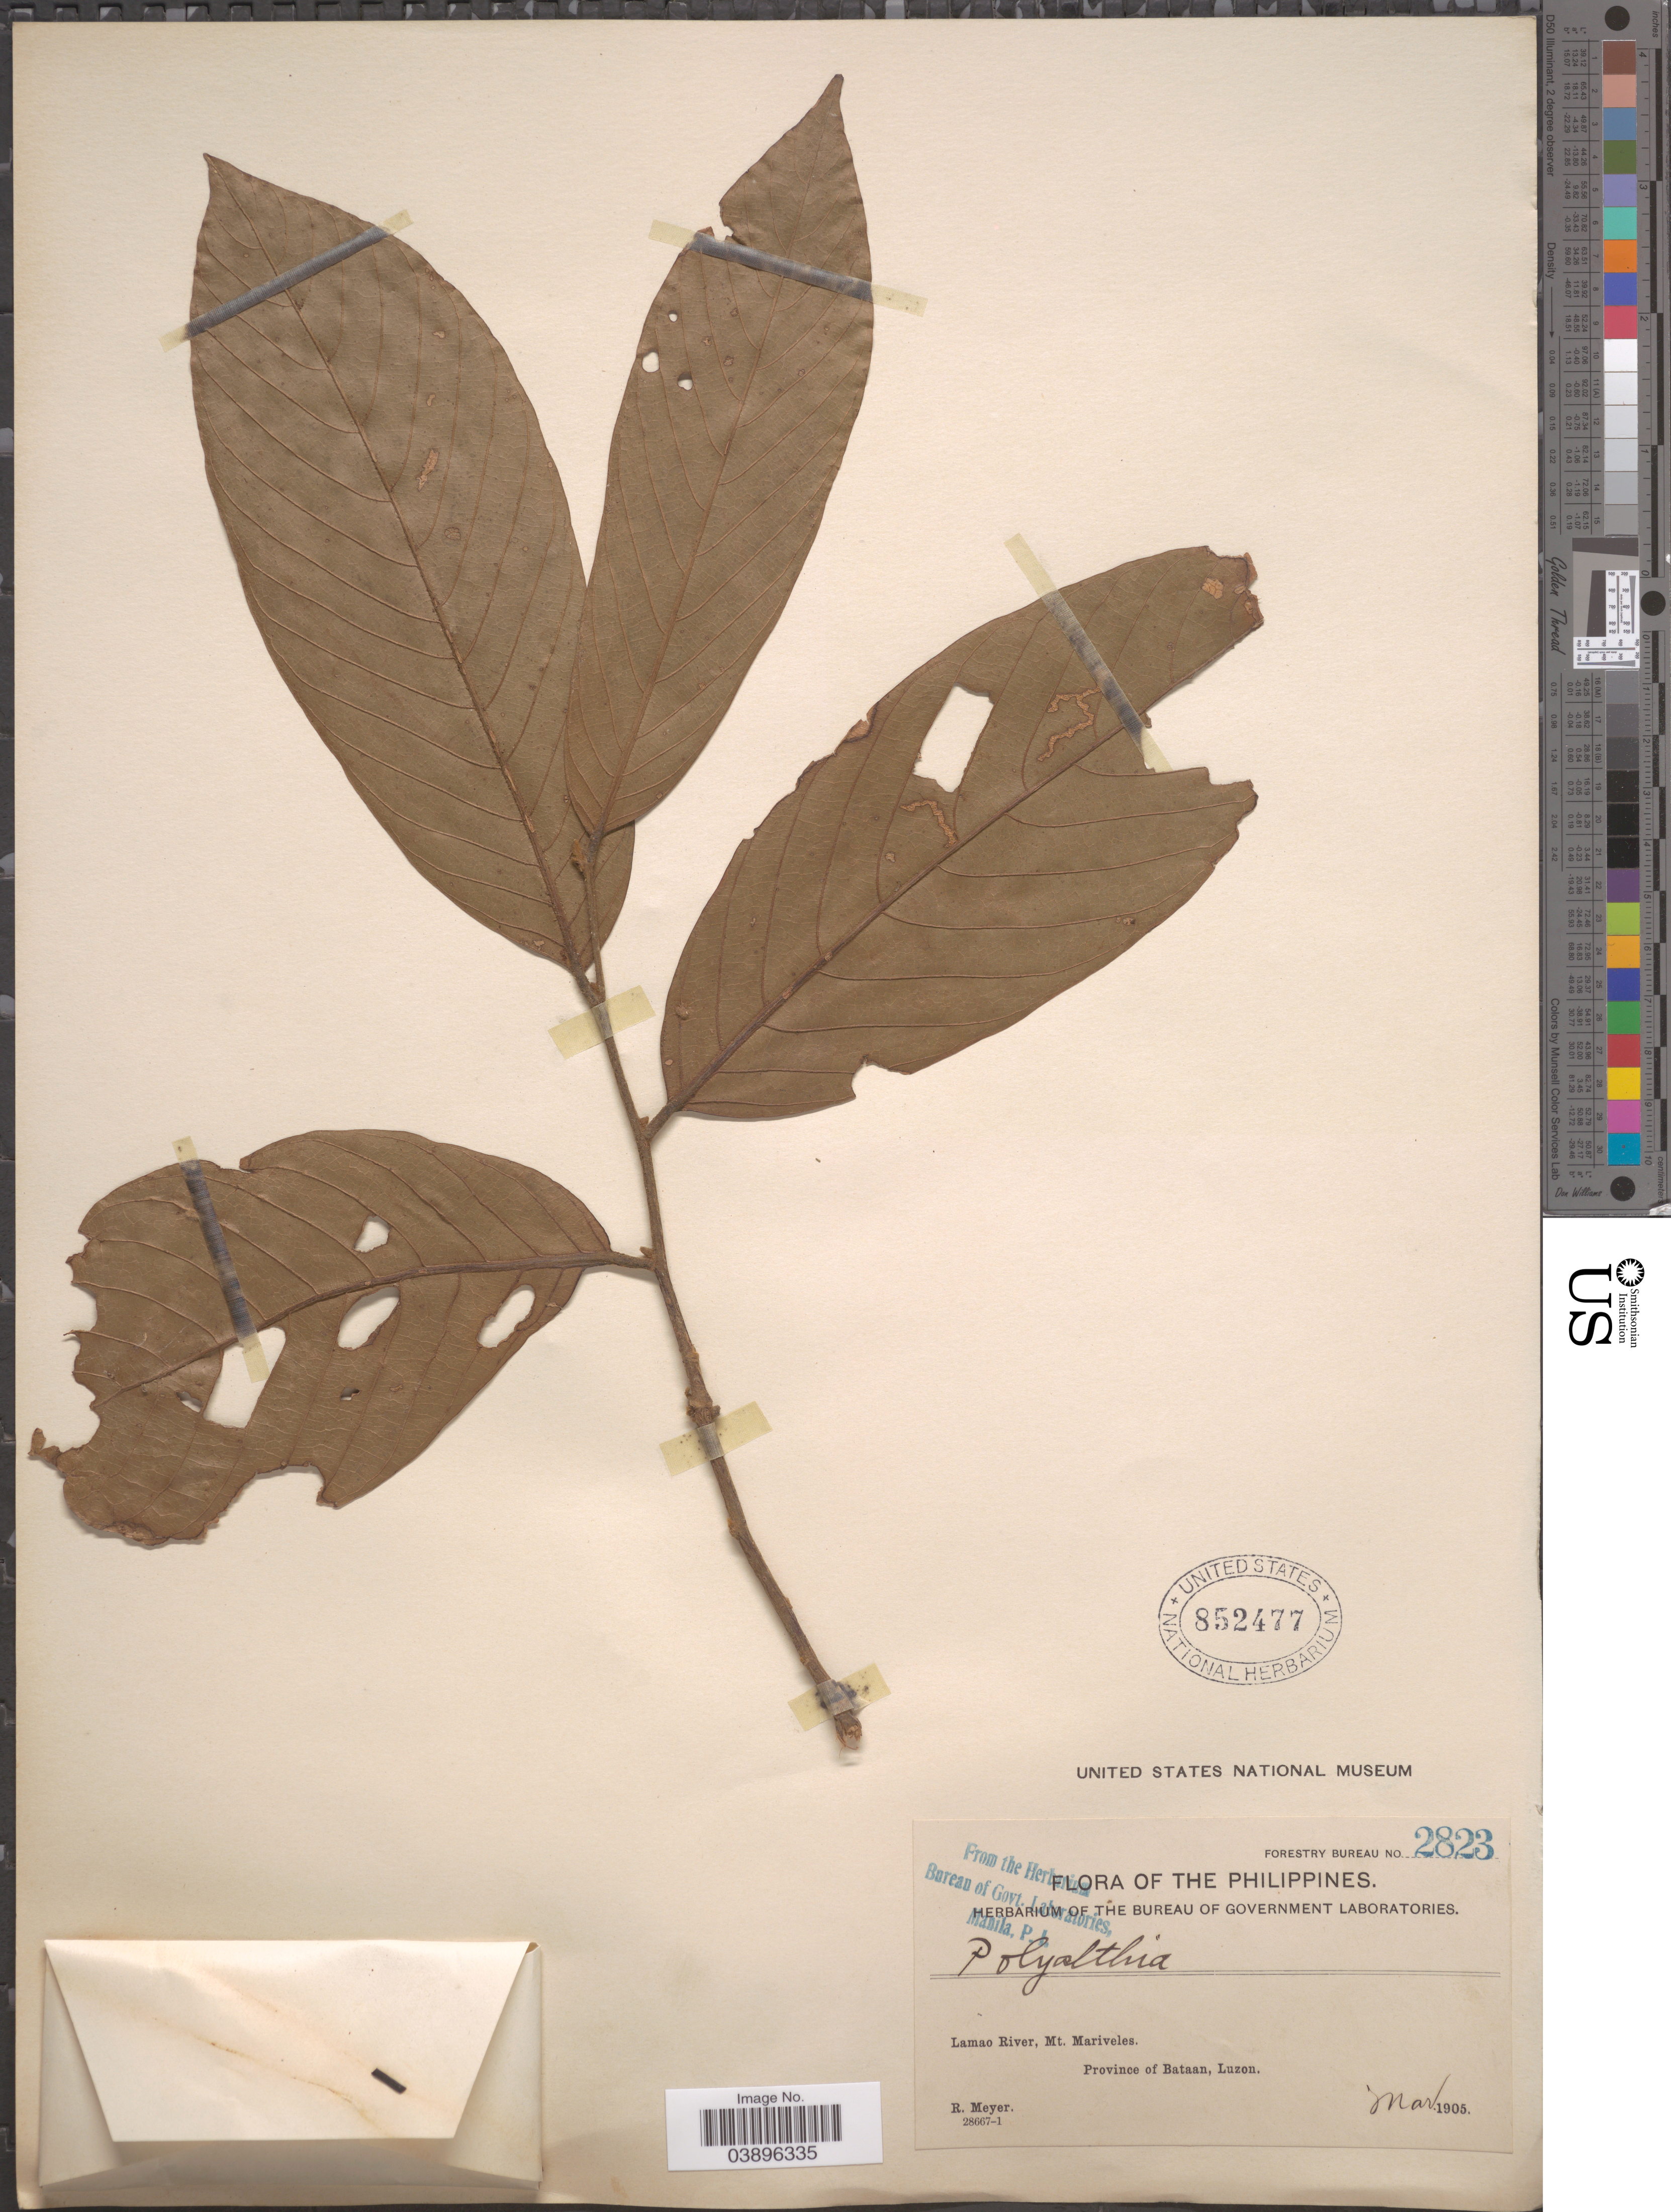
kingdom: Plantae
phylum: Tracheophyta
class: Magnoliopsida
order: Magnoliales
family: Annonaceae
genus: Polyalthia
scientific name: Polyalthia sp.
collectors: R. Meyer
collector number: Forestry Bureau 2823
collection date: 1905-03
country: Philippines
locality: Lamao River, Mt. Mariveles, Province of Bataan, Luzon.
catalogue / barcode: US 852477